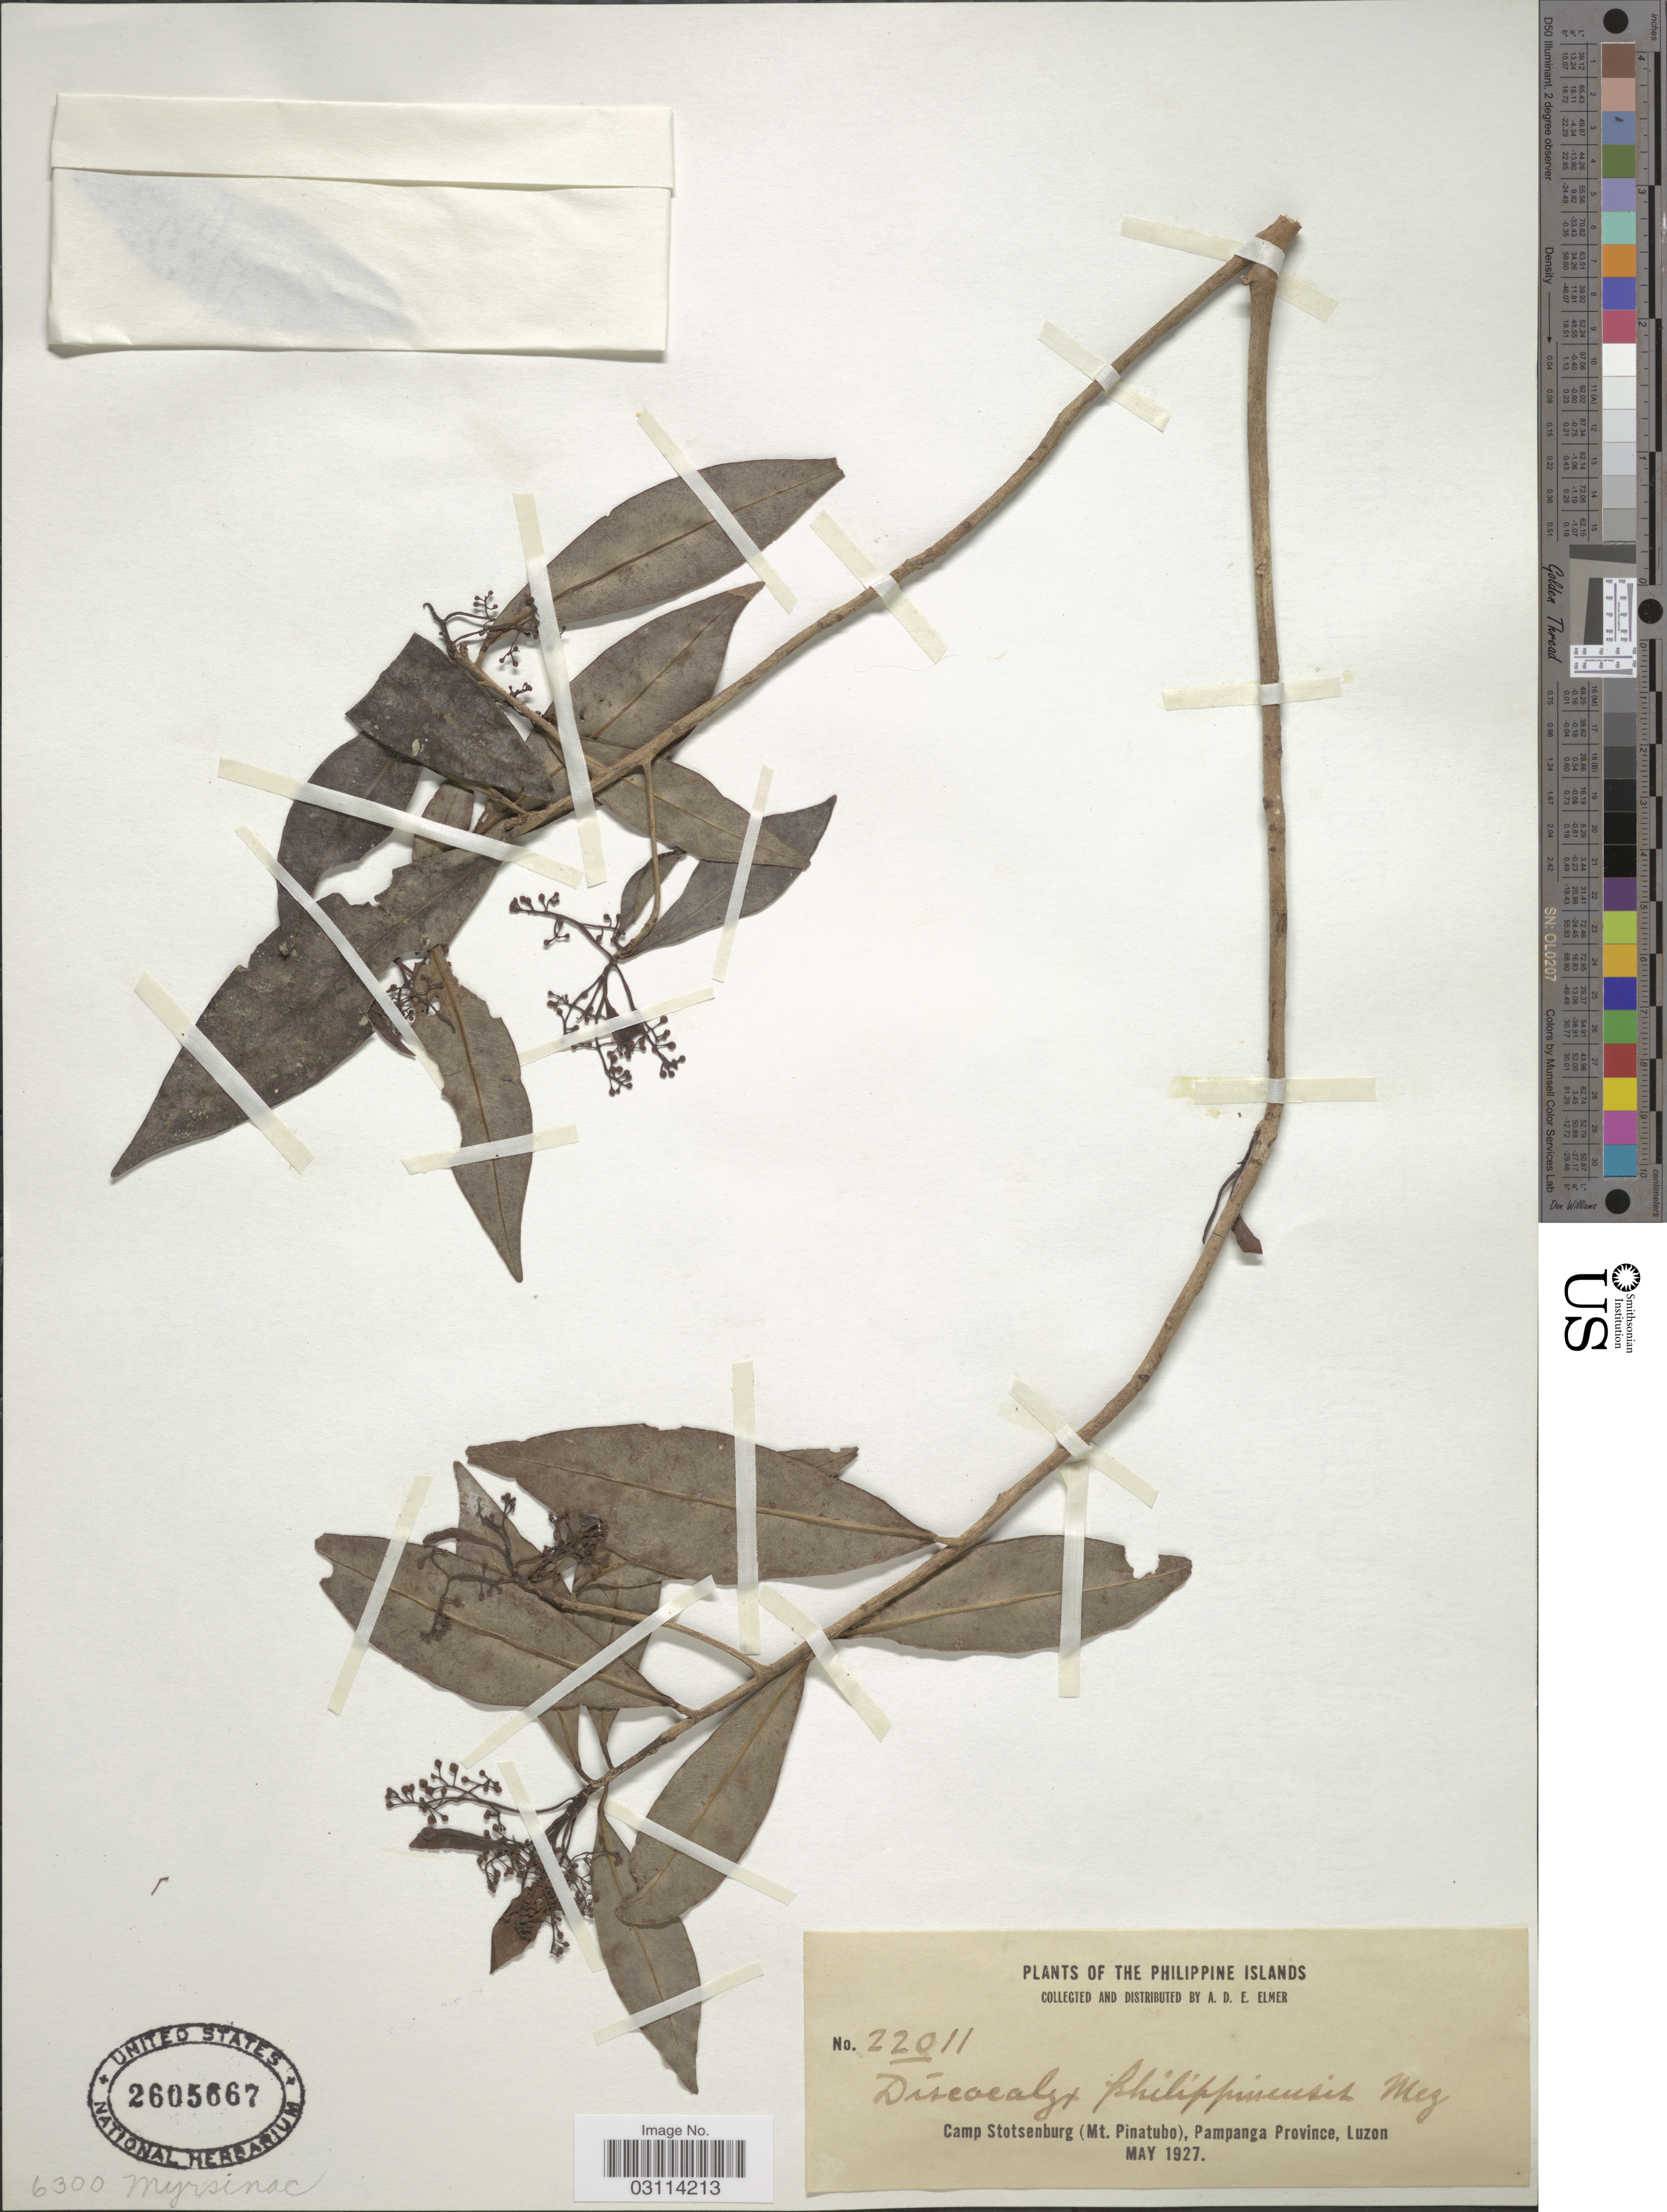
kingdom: Plantae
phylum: Tracheophyta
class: Magnoliopsida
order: Ericales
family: Primulaceae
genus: Discocalyx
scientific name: Discocalyx philippinensis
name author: (A. DC.) Mez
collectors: A. D. E. Elmer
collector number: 22011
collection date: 1927-05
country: Philippines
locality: Camp Stotsenburg (Mt. Pinatubo), Pampanga Province, Luzon.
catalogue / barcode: US 2605667